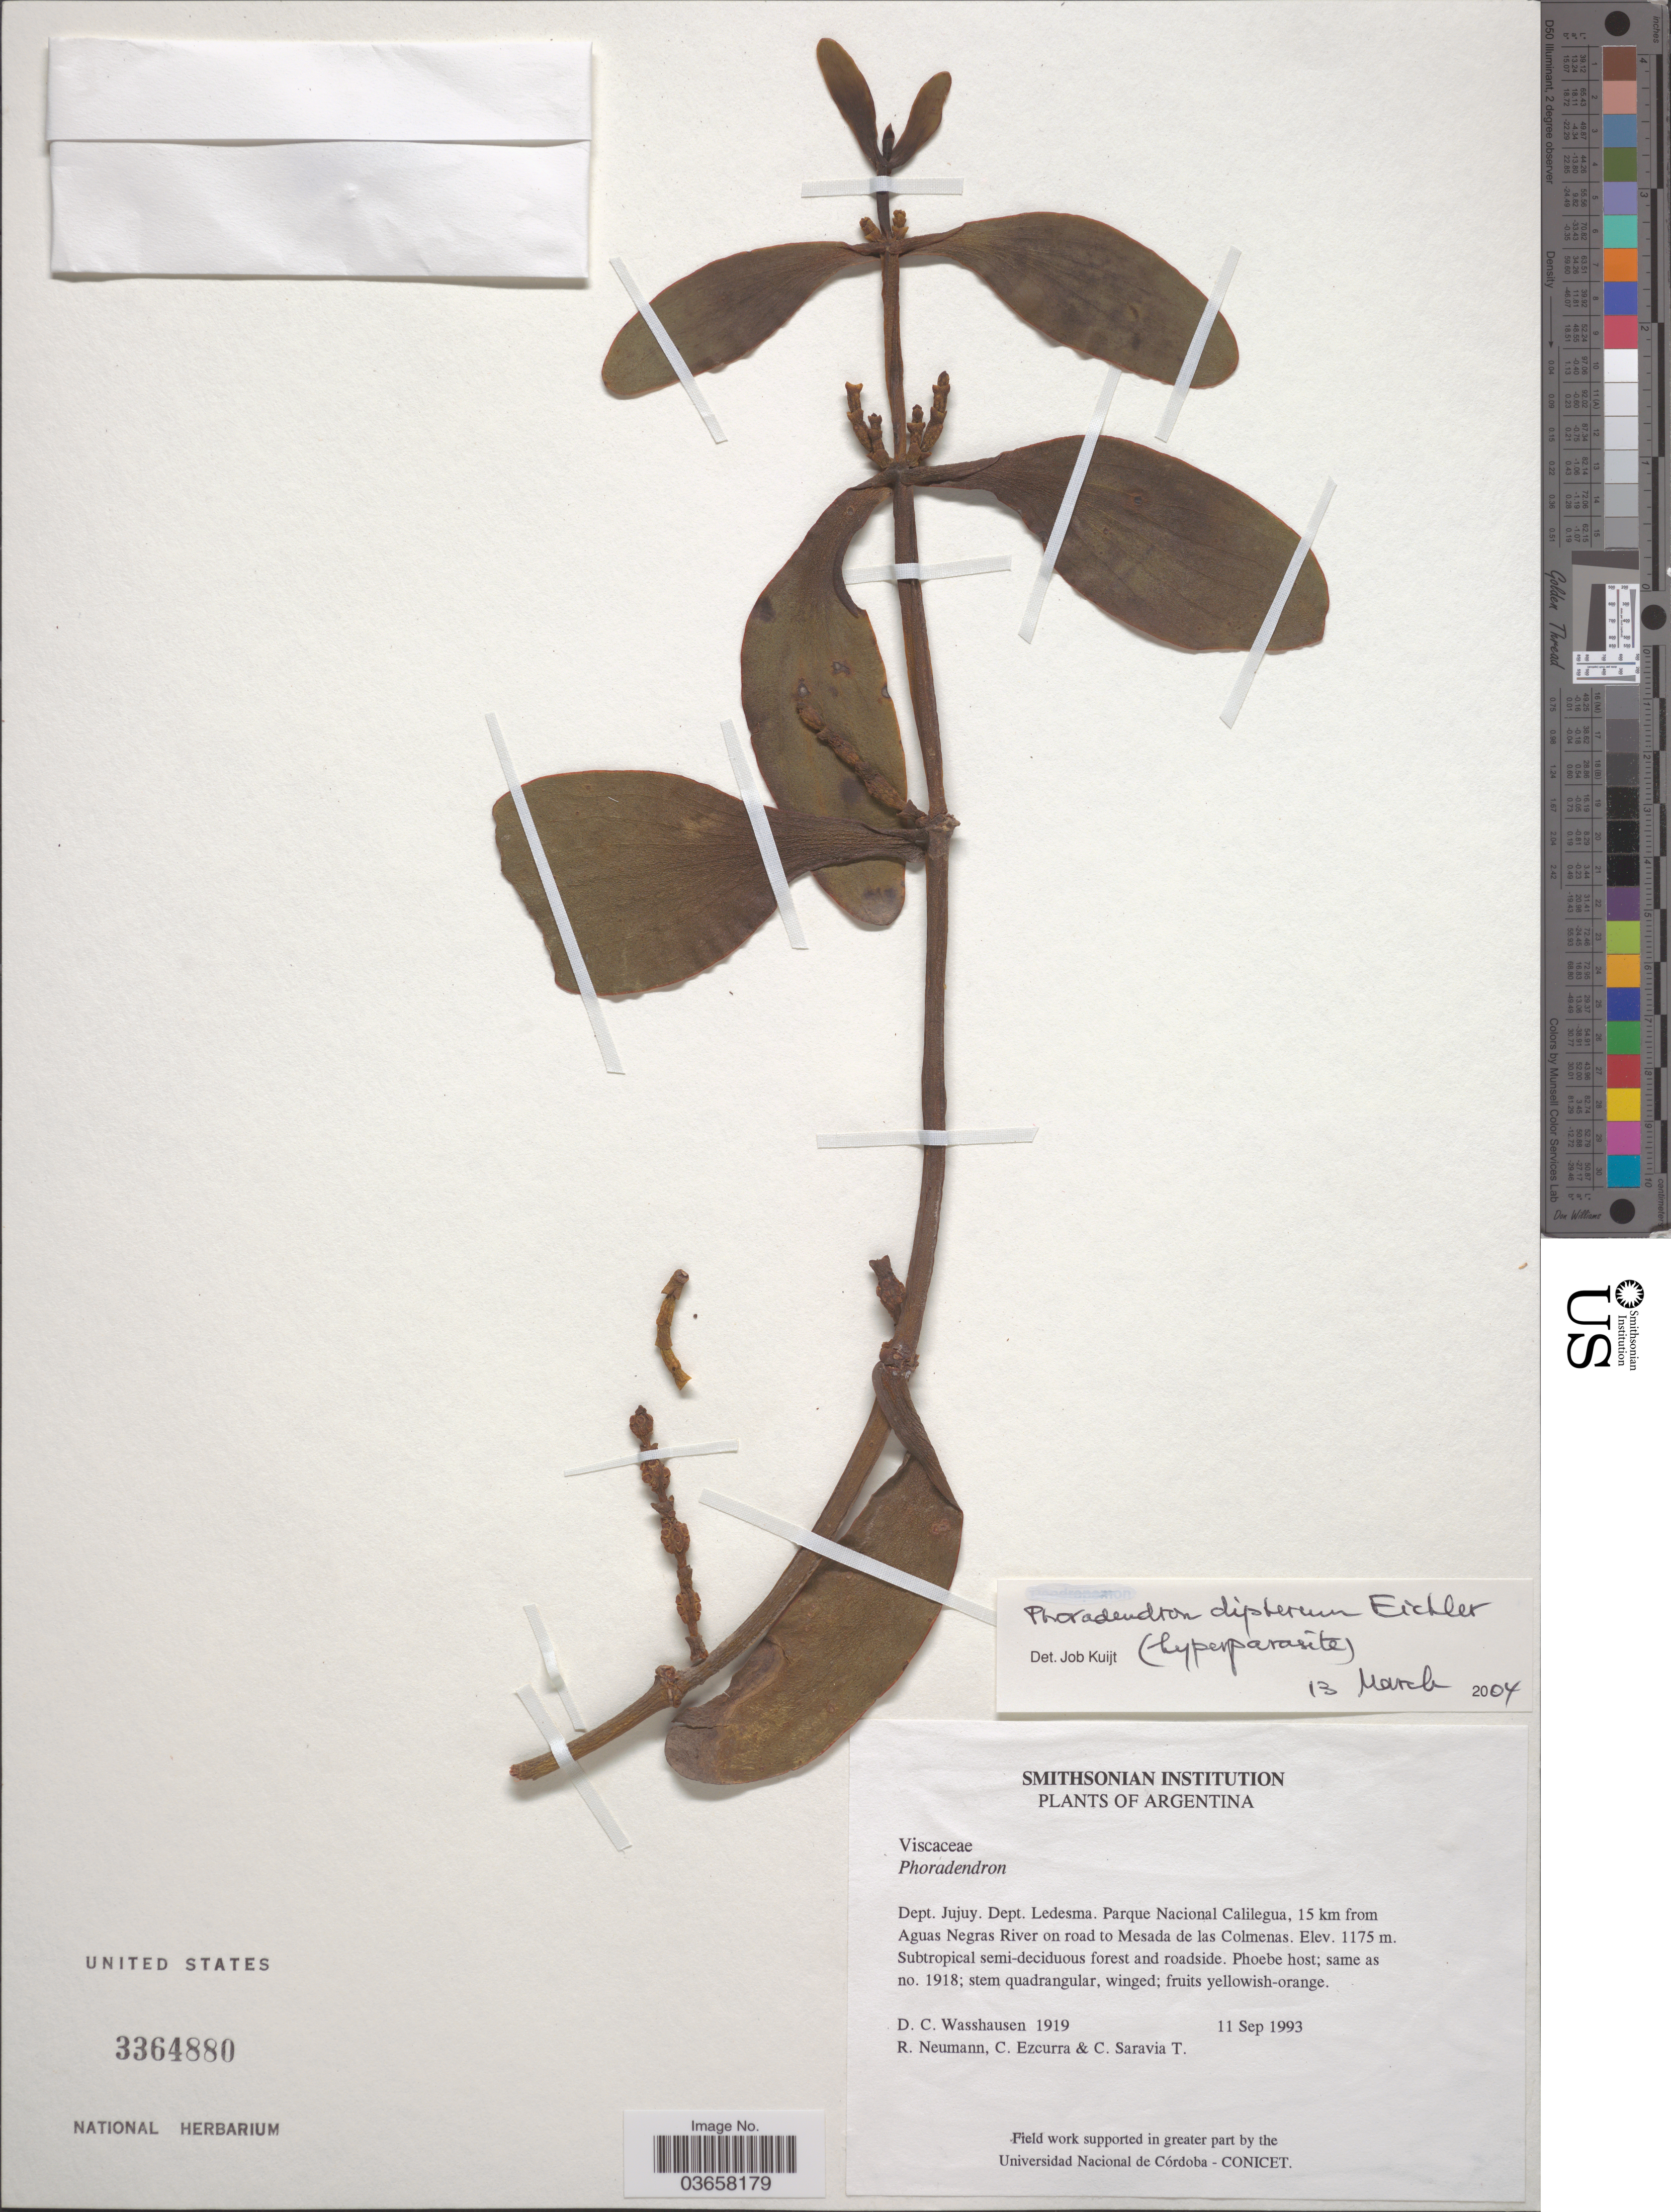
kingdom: Plantae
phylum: Tracheophyta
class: Magnoliopsida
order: Santalales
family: Viscaceae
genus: Phoradendron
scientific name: Phoradendron dipterum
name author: Eichler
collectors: D. C. Wasshausen, R. Neumann, C. Ezcurra & C. Saravia T.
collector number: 1919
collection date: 1993-09-11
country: Argentina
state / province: Jujuy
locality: Dept. Jujuy. Dept. Ledesma. Parque Nacional Calilegua, 15 km from Aguas Negras River on road to Mesada de las Colmenas.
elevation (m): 1175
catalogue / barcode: US 3364880